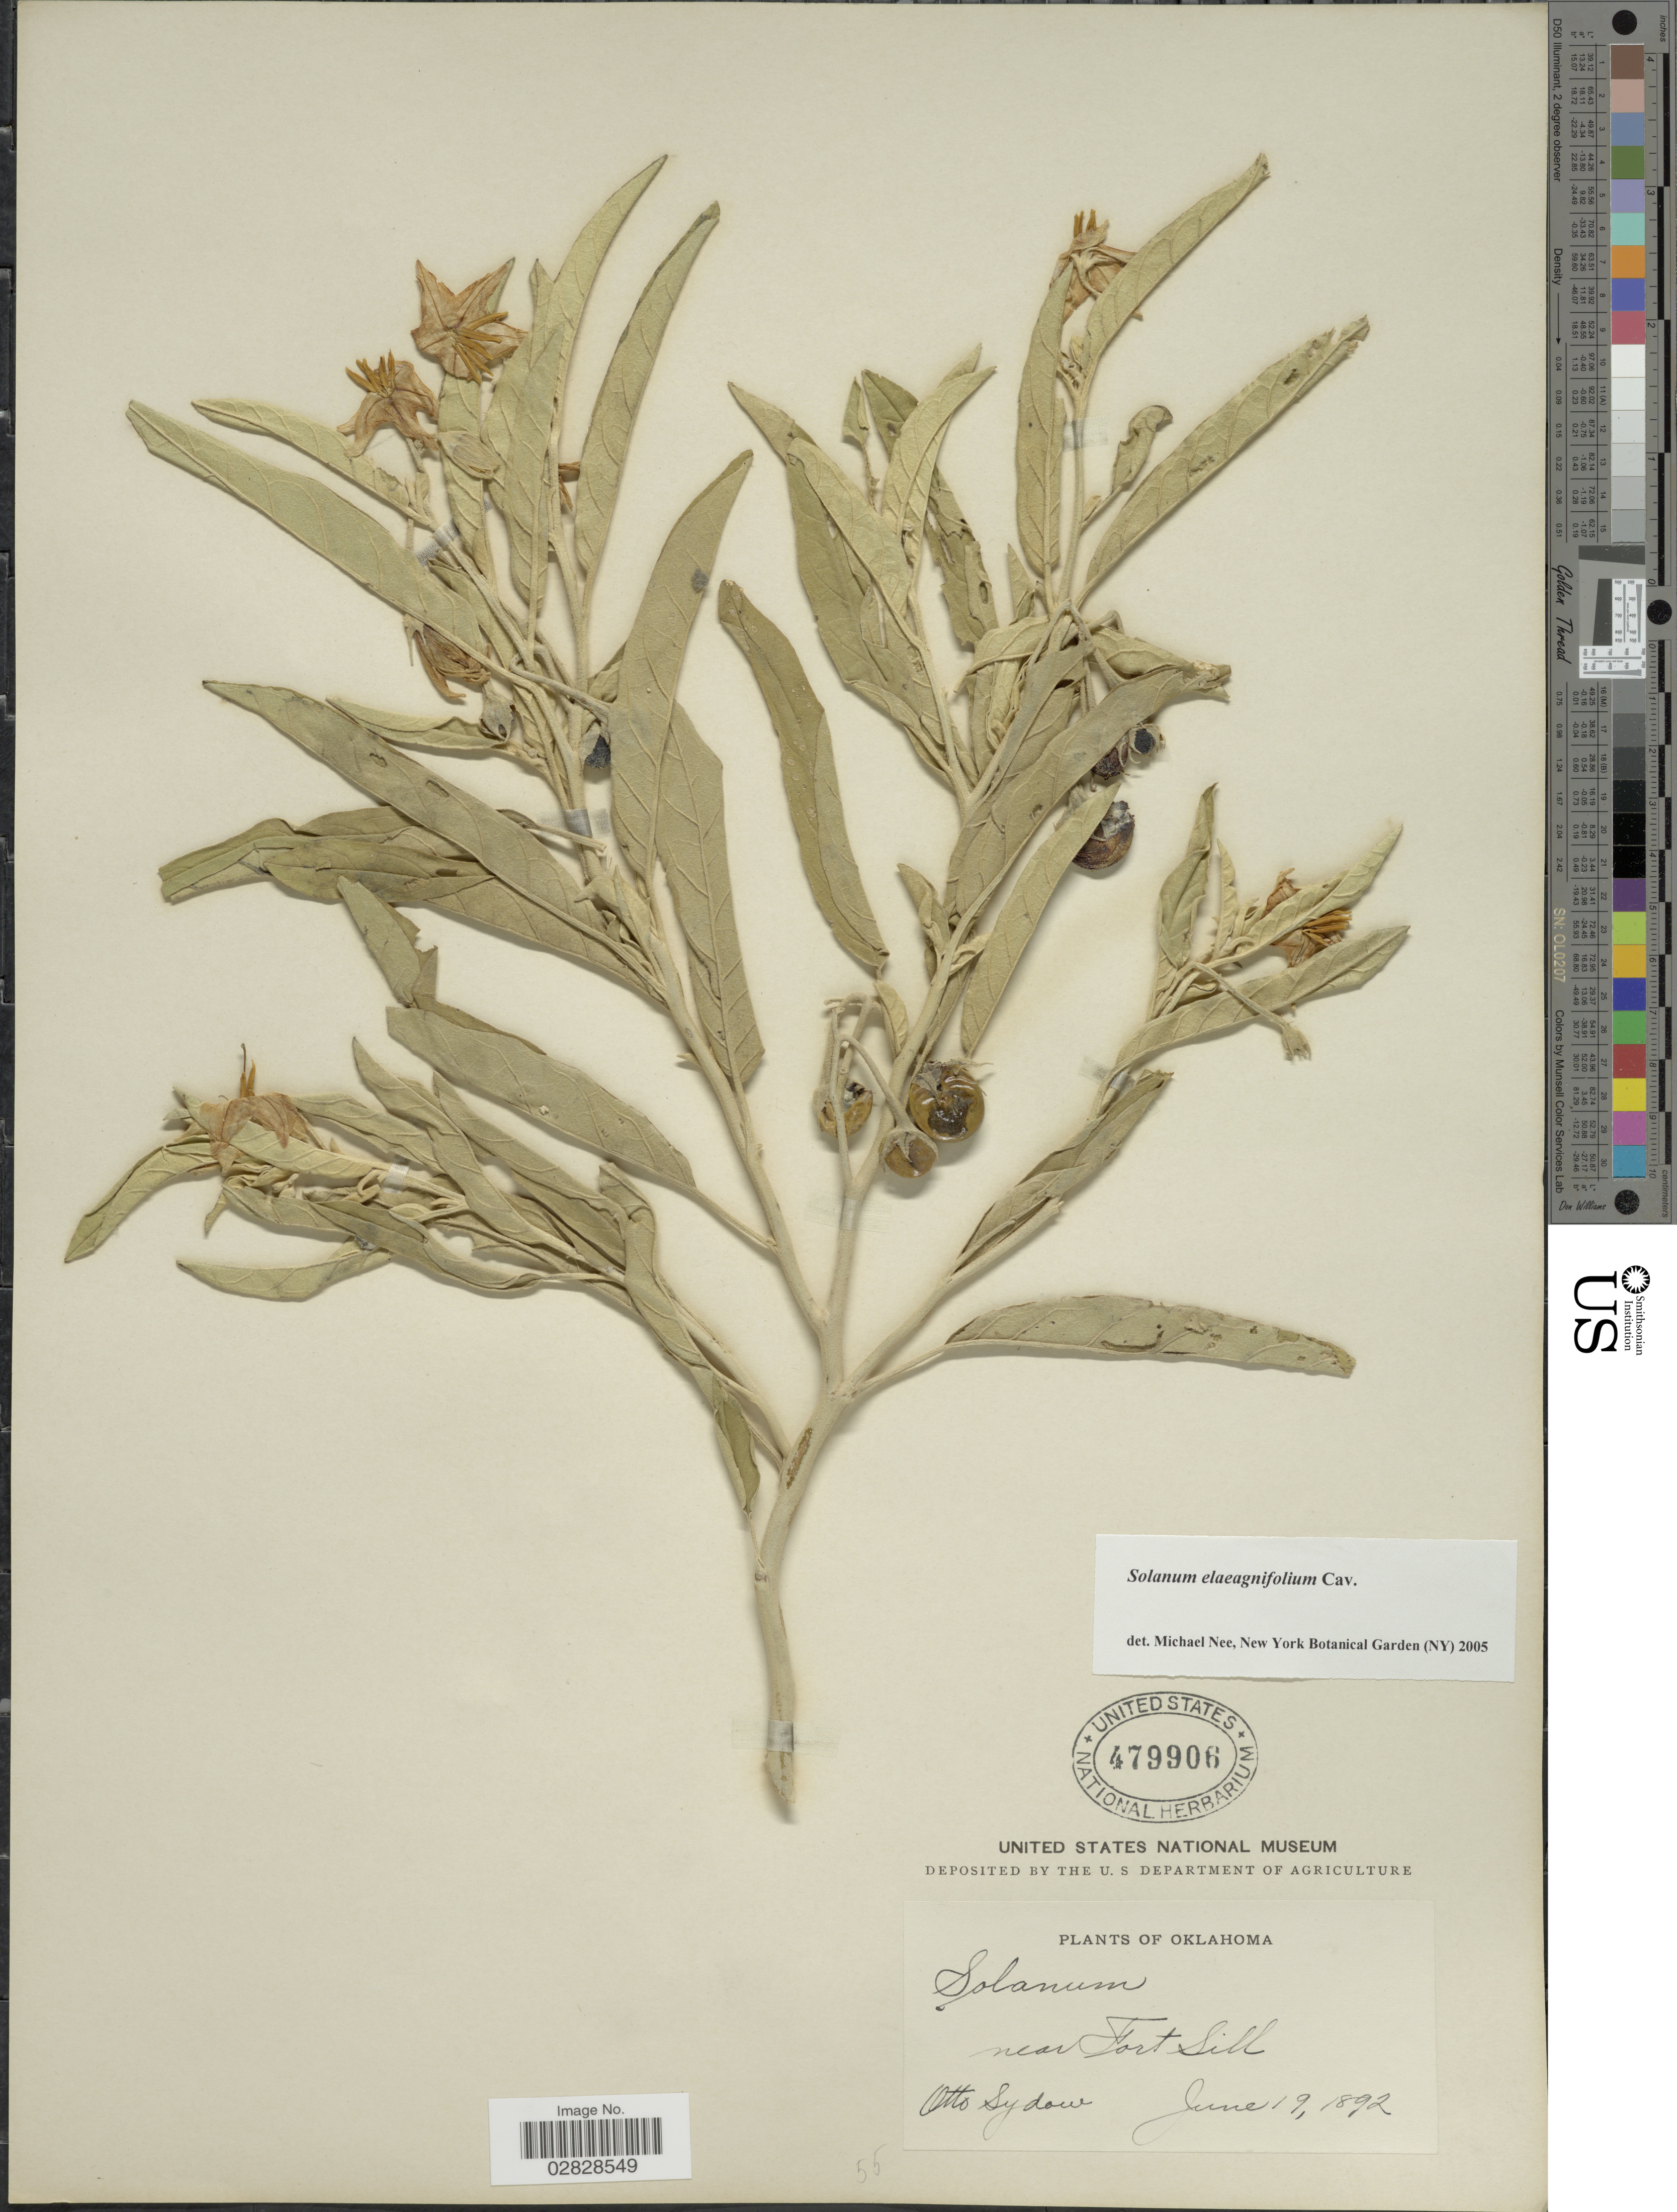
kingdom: Plantae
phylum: Tracheophyta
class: Magnoliopsida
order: Solanales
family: Solanaceae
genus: Solanum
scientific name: Solanum elaeagnifolium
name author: Cav.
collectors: O. Sydow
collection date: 1892-06-19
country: United States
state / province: Oklahoma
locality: Near Fort Sill.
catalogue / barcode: US 479906